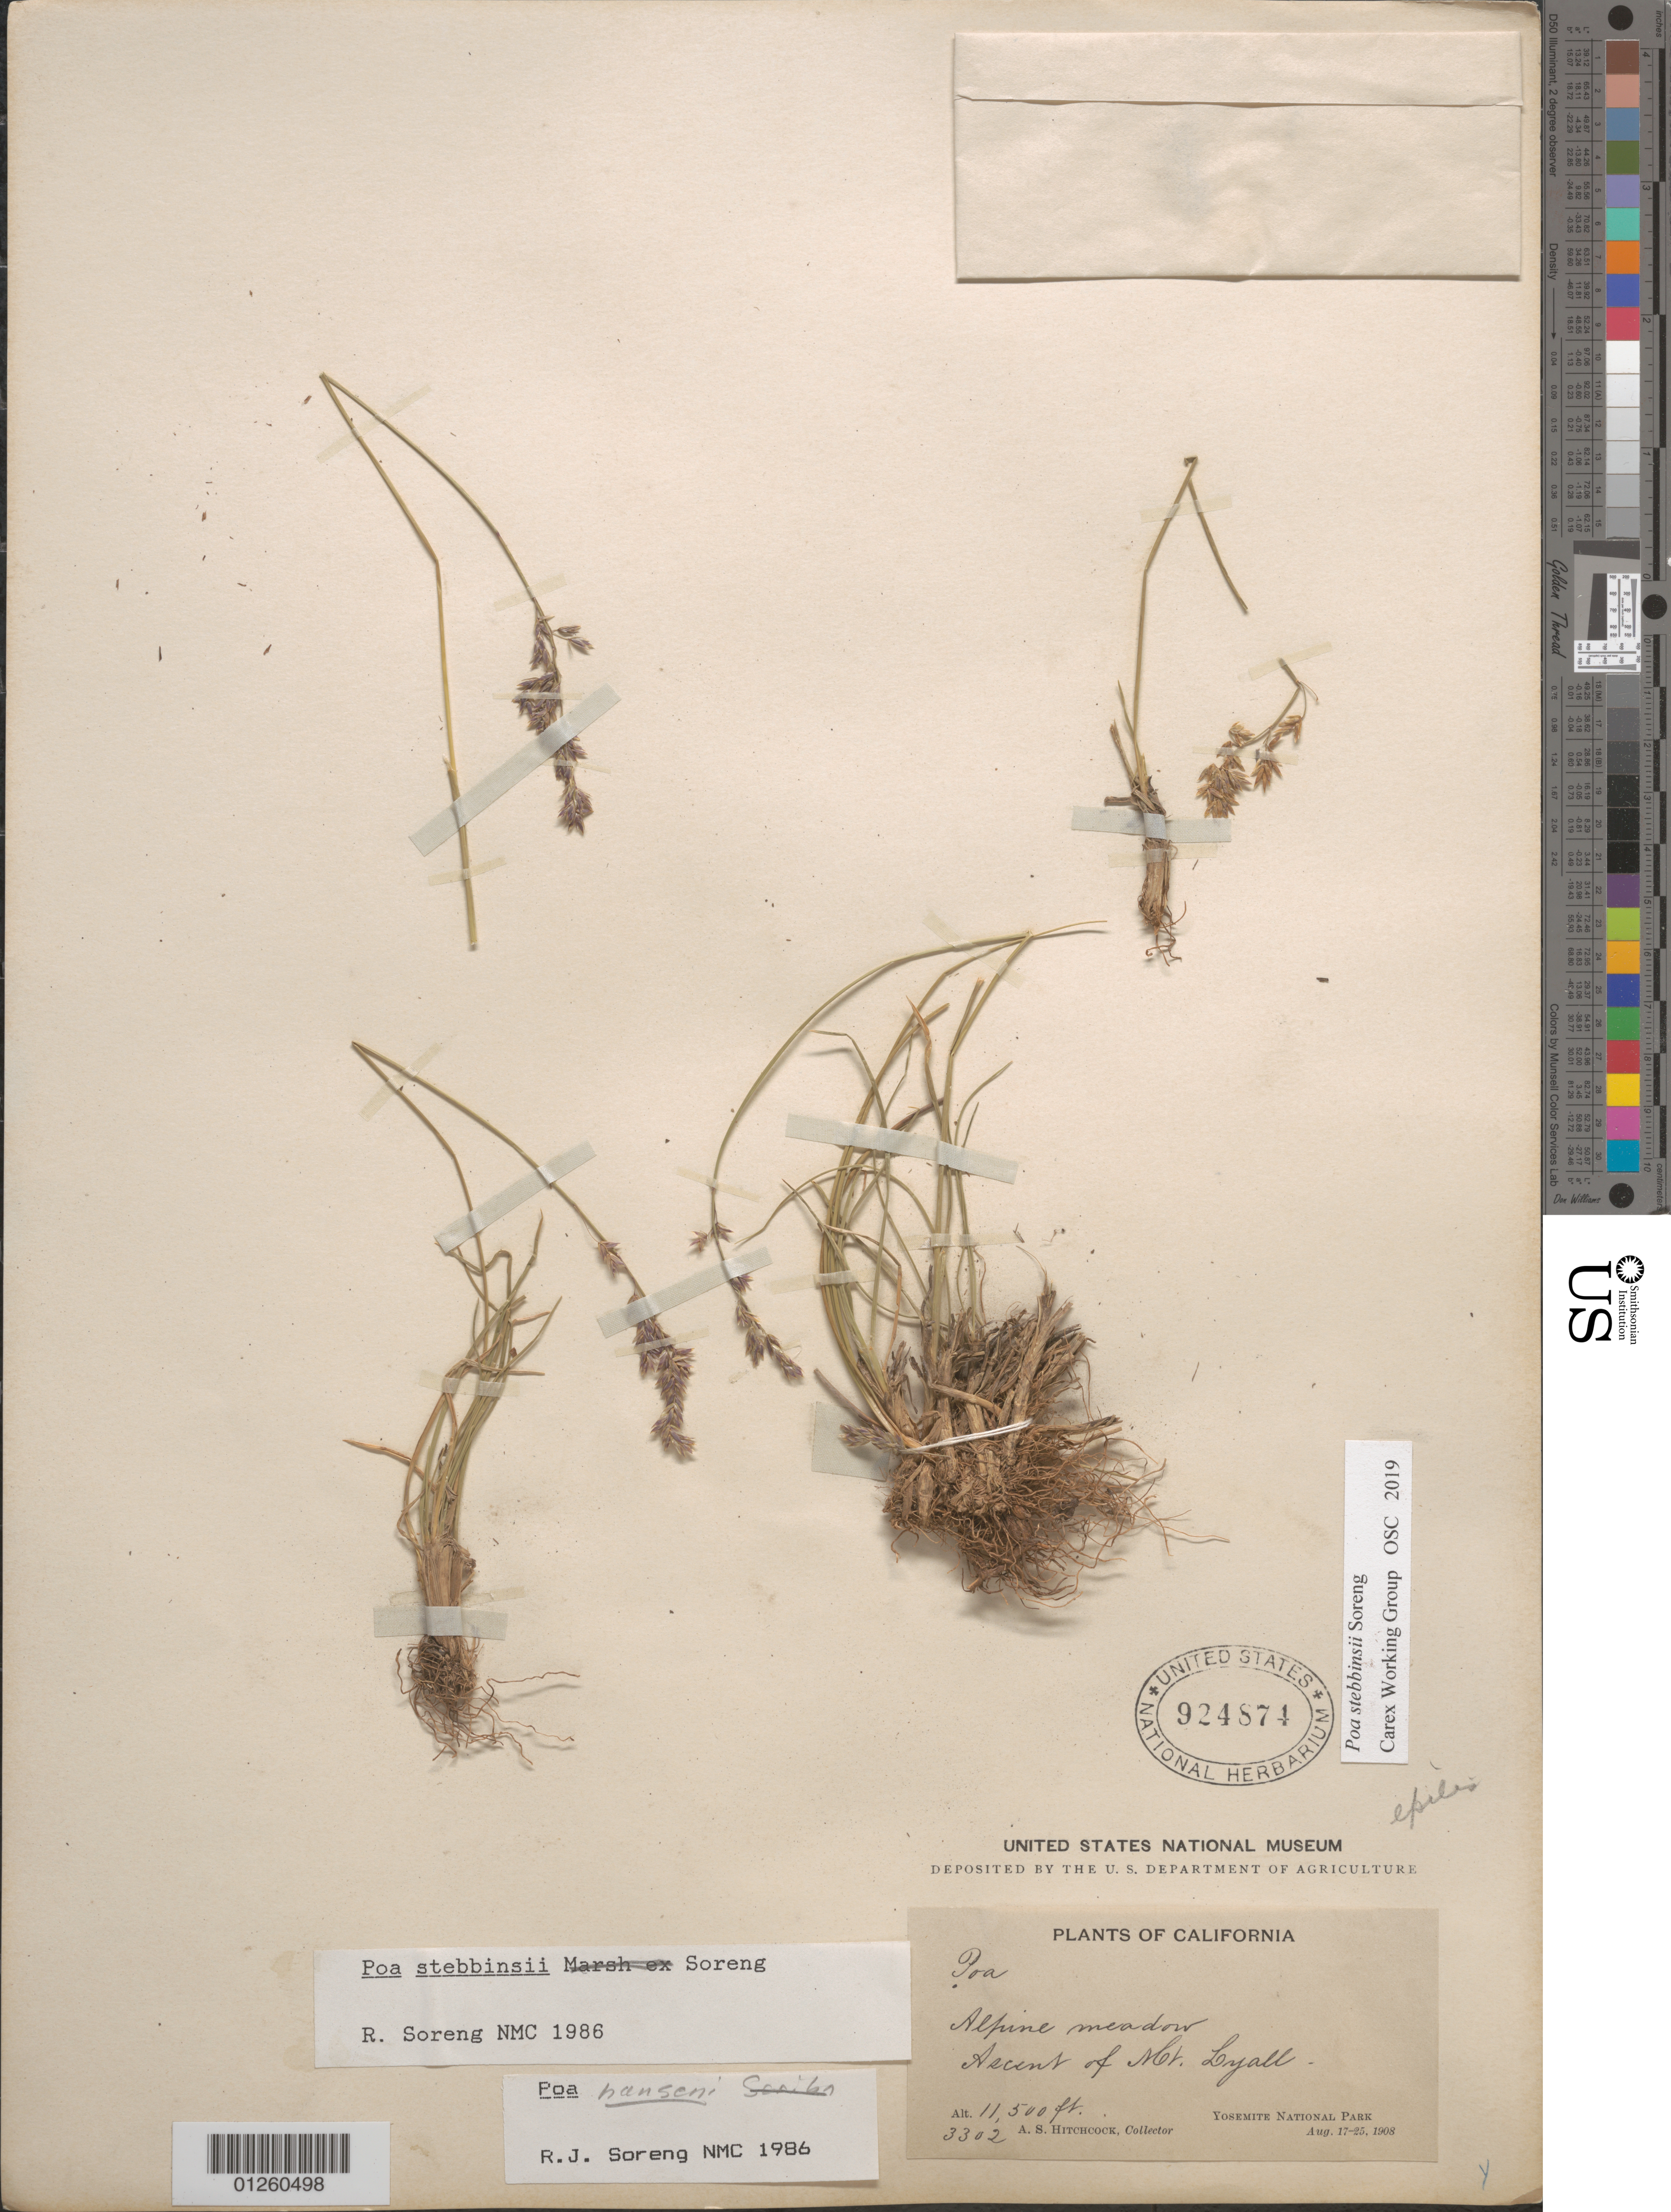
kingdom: Plantae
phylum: Tracheophyta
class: Liliopsida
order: Poales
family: Poaceae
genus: Poa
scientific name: Poa stebbinsii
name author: Soreng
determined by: Soreng, Robert J., Research Associate (BOT), Smithsonian Institution - National Museum of Natural History (UNITED STATES)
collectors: A. Hitchcock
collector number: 3302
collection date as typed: Aug. 17-25, 1908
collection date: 1908-08-17/1908-08-25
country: United States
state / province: California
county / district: Mariposa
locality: Alpine meadow. Ascent of Mt. Lyall. Yosemite National Park.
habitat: Alpine meadow.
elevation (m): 3505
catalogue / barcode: US 924874